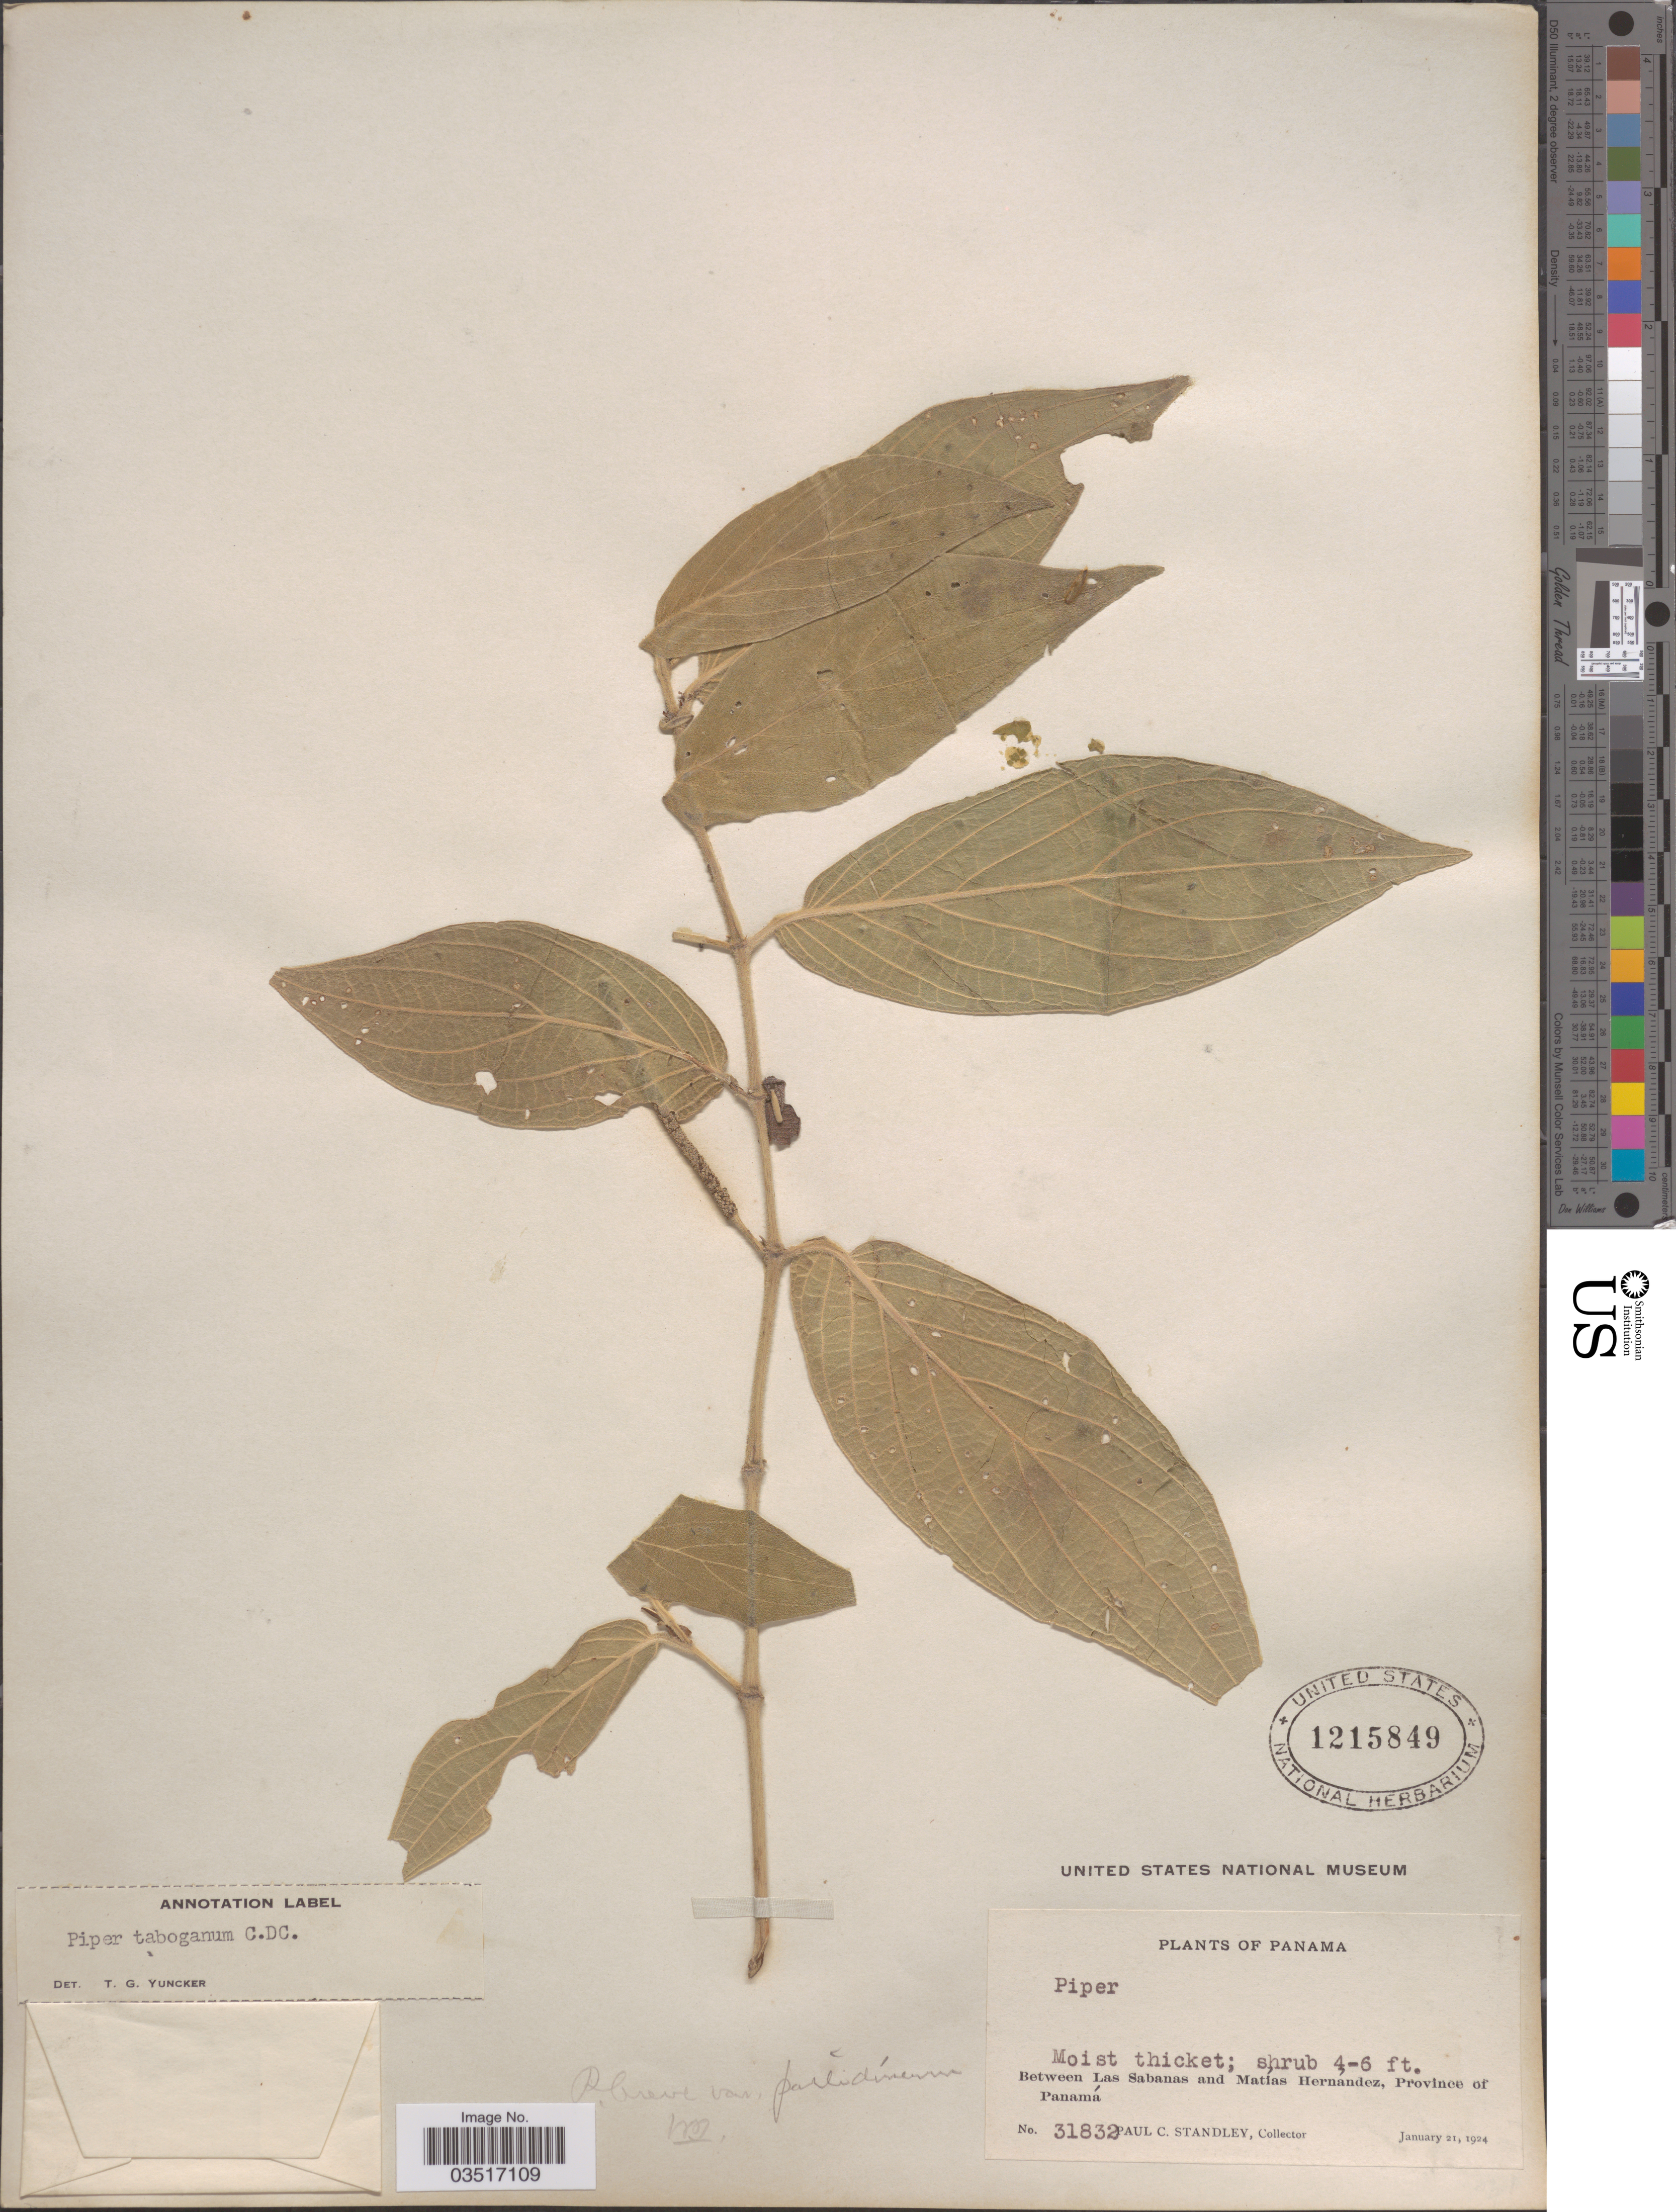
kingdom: Plantae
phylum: Tracheophyta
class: Magnoliopsida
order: Piperales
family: Piperaceae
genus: Piper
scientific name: Piper taboganum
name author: C. DC.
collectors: P. C. Standley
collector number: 31832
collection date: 1924-01-21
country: Panama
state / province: Panamá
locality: Between Las Sabanad and Matias Hernandez.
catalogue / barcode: US 1215849